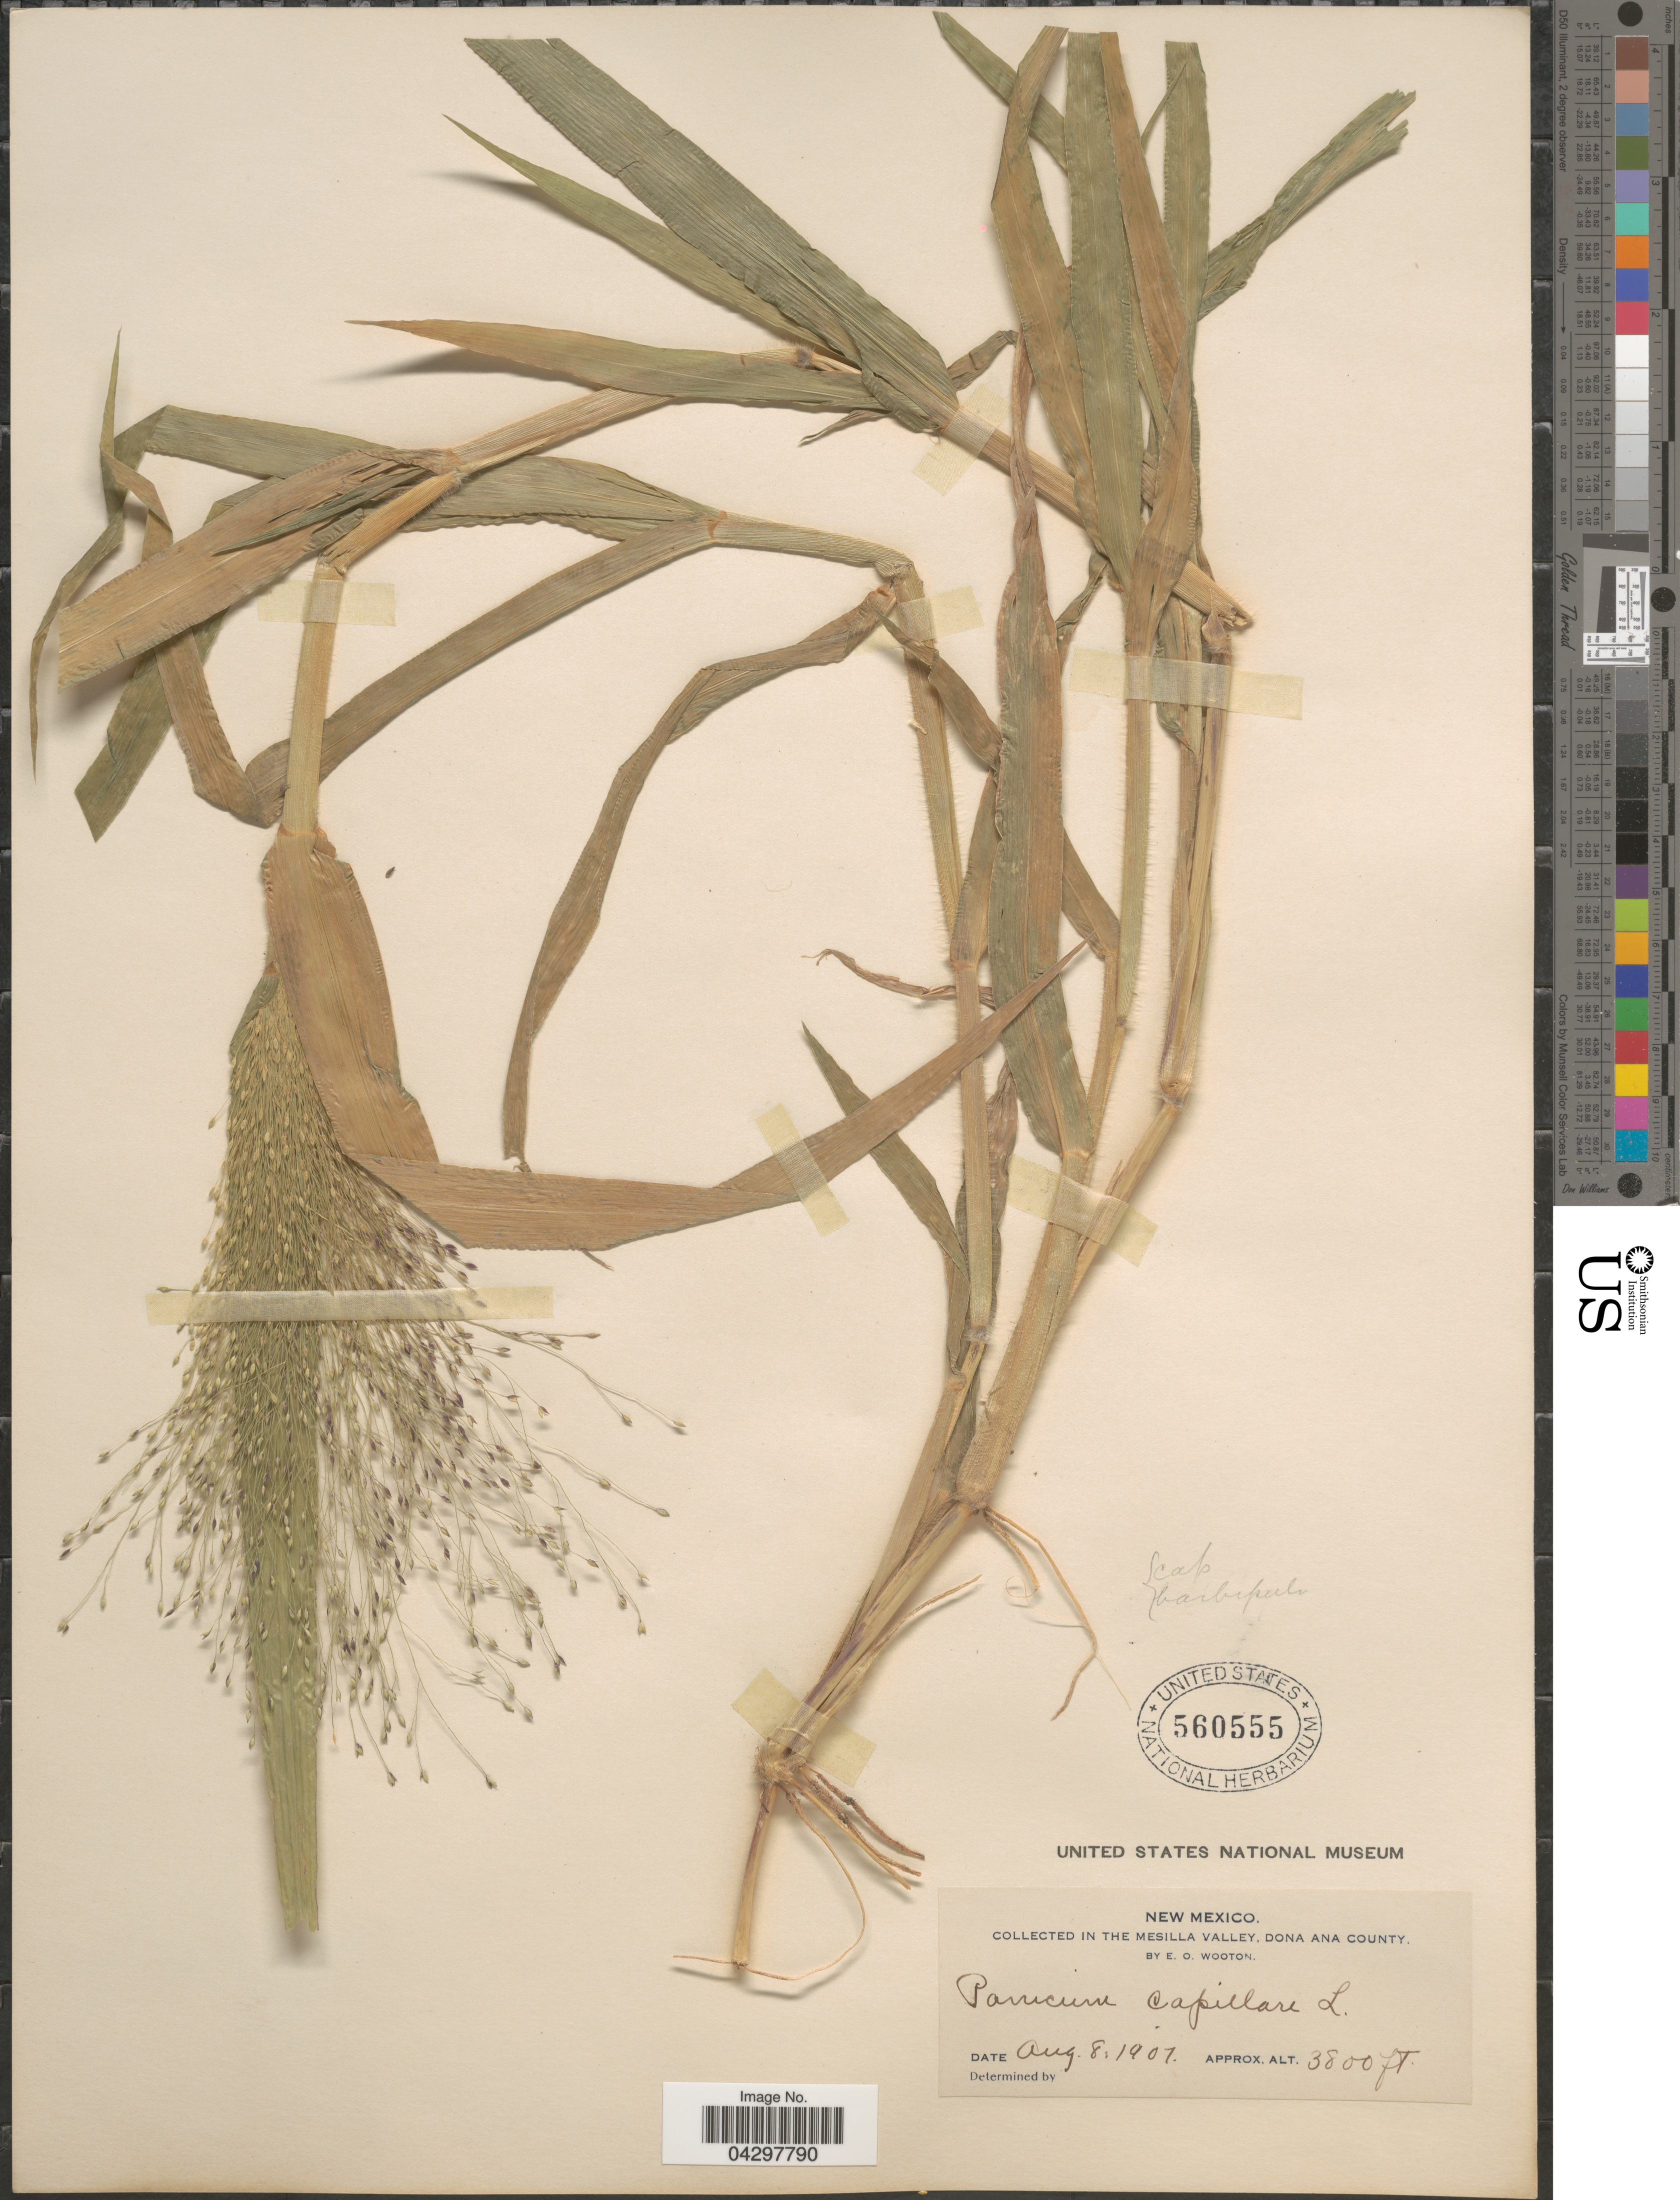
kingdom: Plantae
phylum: Tracheophyta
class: Liliopsida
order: Poales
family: Poaceae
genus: Panicum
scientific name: Panicum capillare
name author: L.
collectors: E. O. Wooton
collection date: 1907-08-08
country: United States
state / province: New Mexico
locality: In The Mesilla Valley, Dona Ana County.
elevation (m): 1158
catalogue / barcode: US 560555